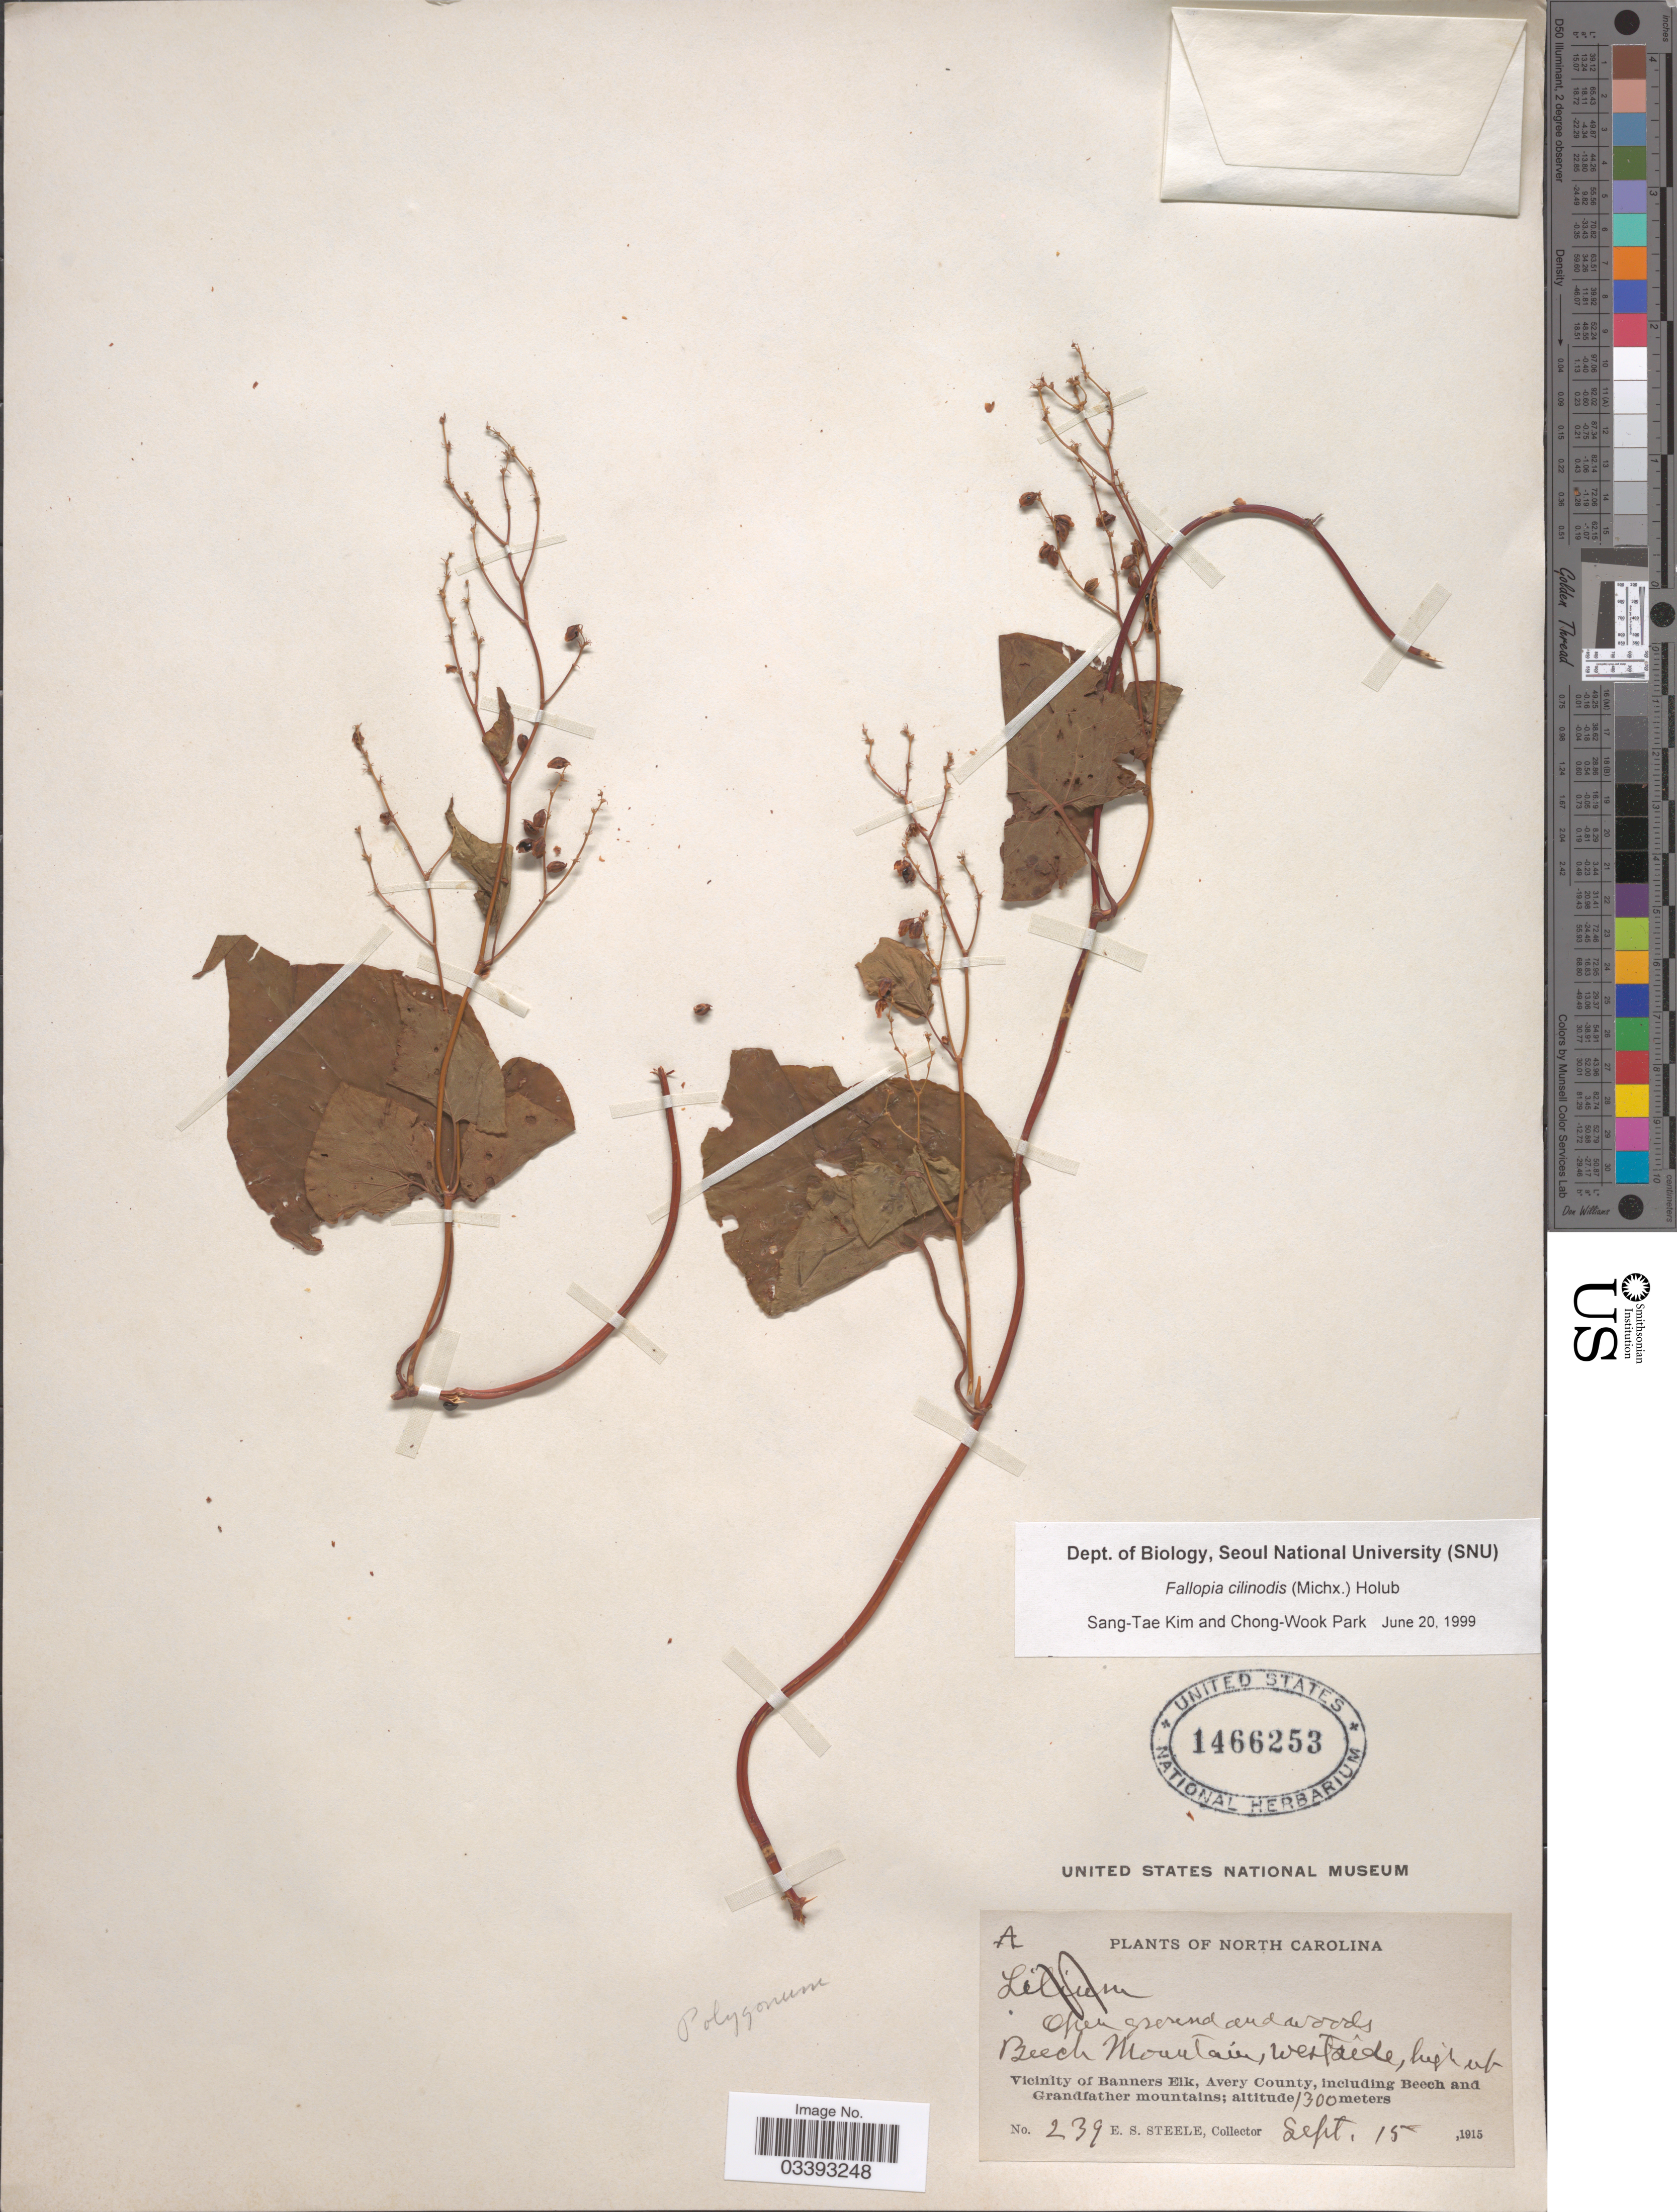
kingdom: Plantae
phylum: Tracheophyta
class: Magnoliopsida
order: Caryophyllales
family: Polygonaceae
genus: Fallopia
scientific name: Fallopia cilinodis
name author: (Michx.) Holub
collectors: E. Steele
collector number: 239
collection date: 1915-09-15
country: United States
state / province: North Carolina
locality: Beech Mountain, west side high up. Vicinity of Banners Elk, Avery County, including Beech and Grandfather mountains.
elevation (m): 1300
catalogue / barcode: US 1466253